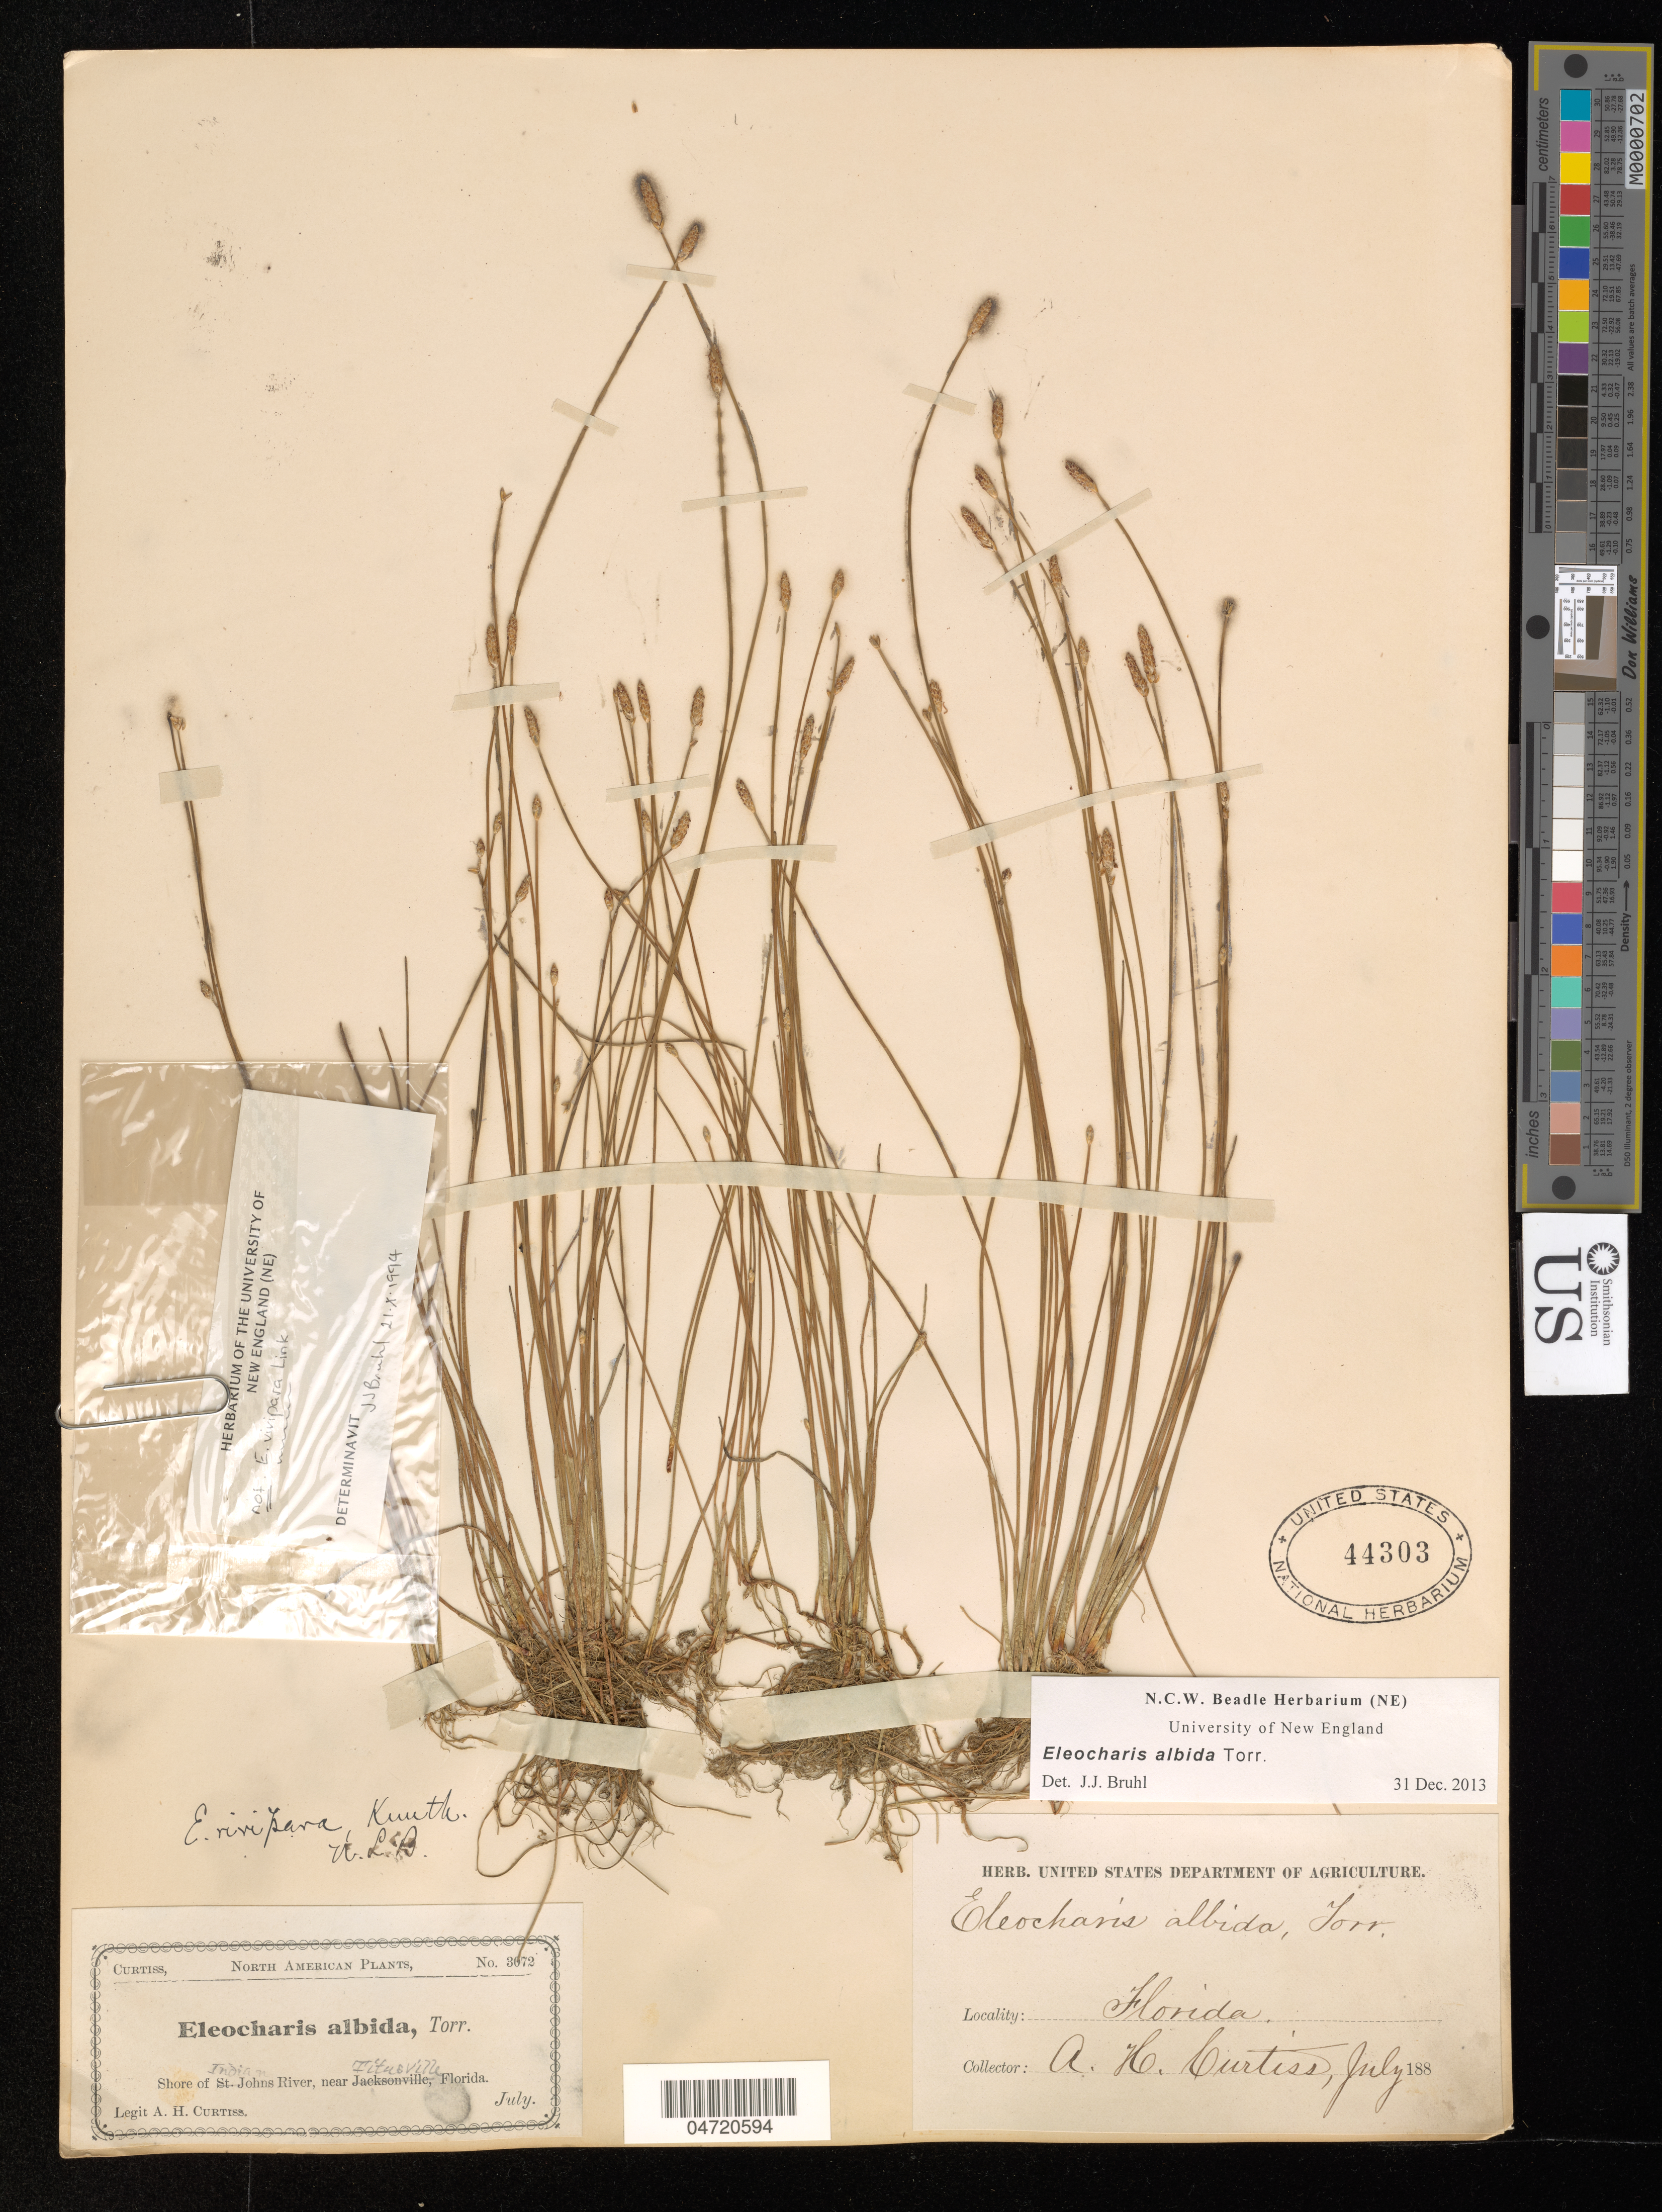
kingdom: Plantae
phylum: Tracheophyta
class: Liliopsida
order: Poales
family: Cyperaceae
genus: Eleocharis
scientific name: Eleocharis albida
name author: Torr.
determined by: Bruhl, J. J., (NE), University of New England (AUSTRALIA)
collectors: A. H. Curtiss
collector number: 3072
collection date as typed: Jul 188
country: United States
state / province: Florida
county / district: Brevard County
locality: Indian River, near Titusville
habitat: Shore of river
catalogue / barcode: US 44303